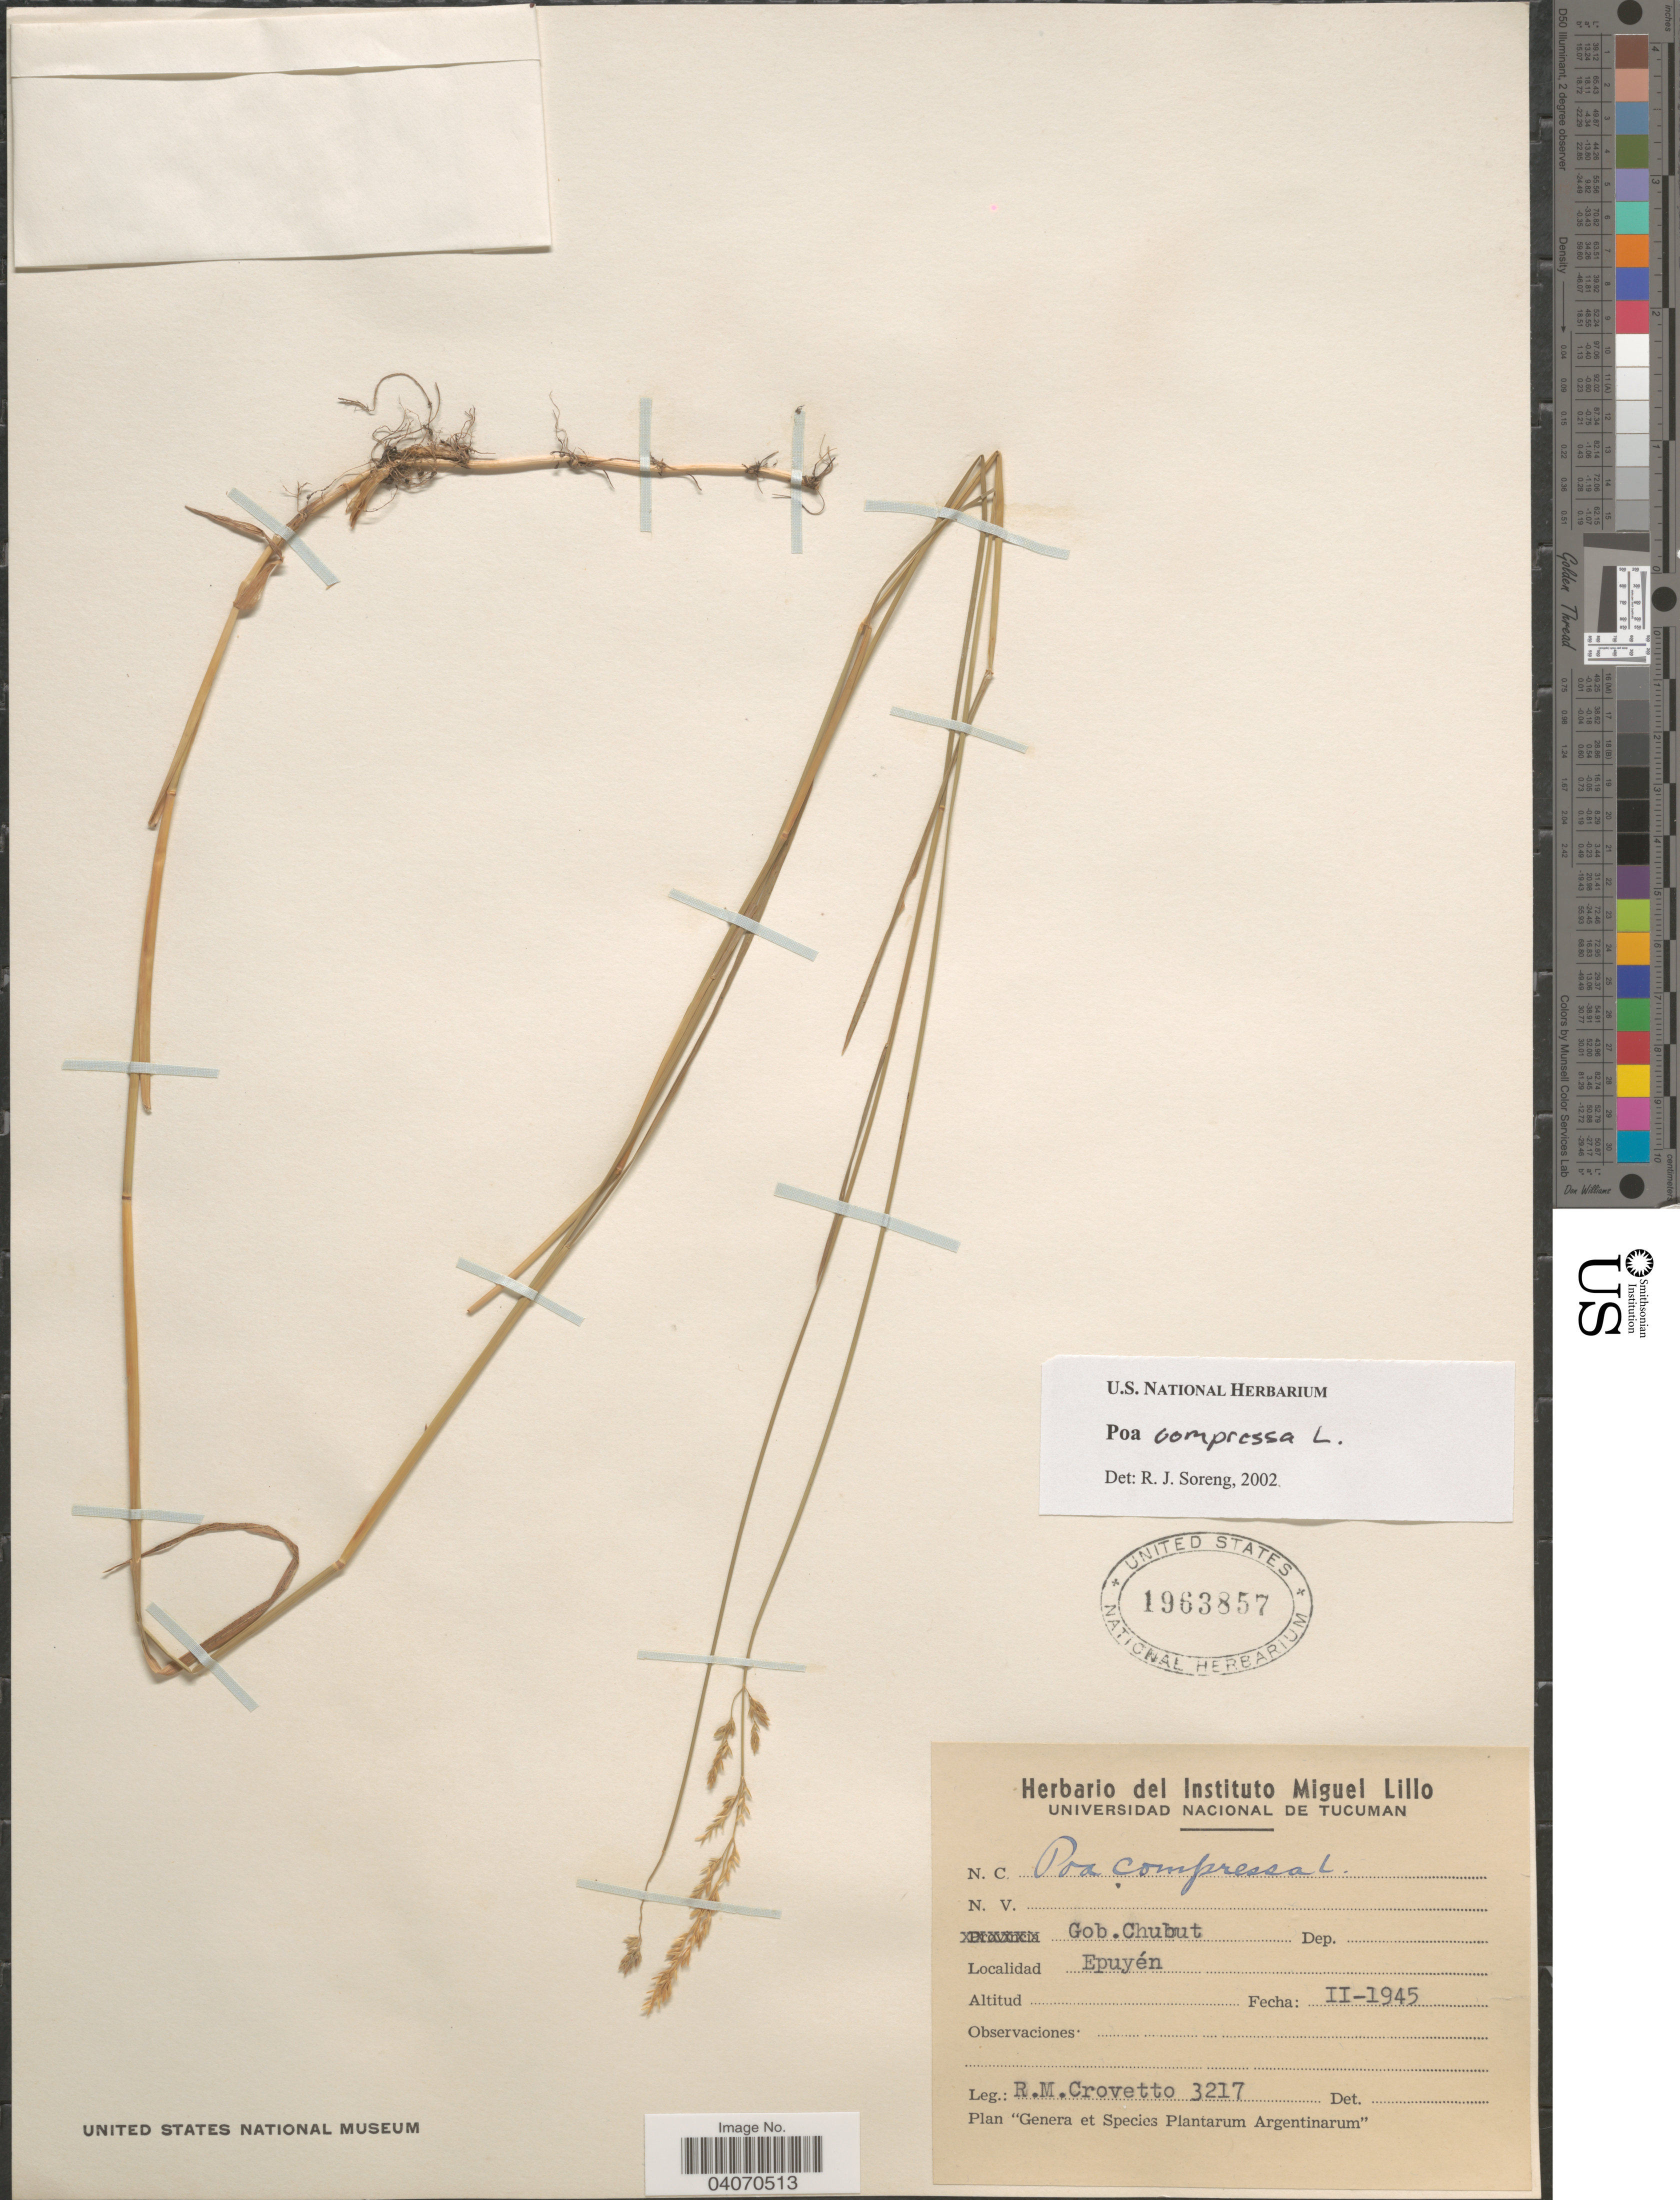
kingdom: Plantae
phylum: Tracheophyta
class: Liliopsida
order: Poales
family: Poaceae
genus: Poa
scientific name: Poa compressa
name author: L.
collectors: R. Crovetto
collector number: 3217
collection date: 1945-02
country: Argentina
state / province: Chubut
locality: Gob.Chubut. Epuyén.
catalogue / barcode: US 1963857